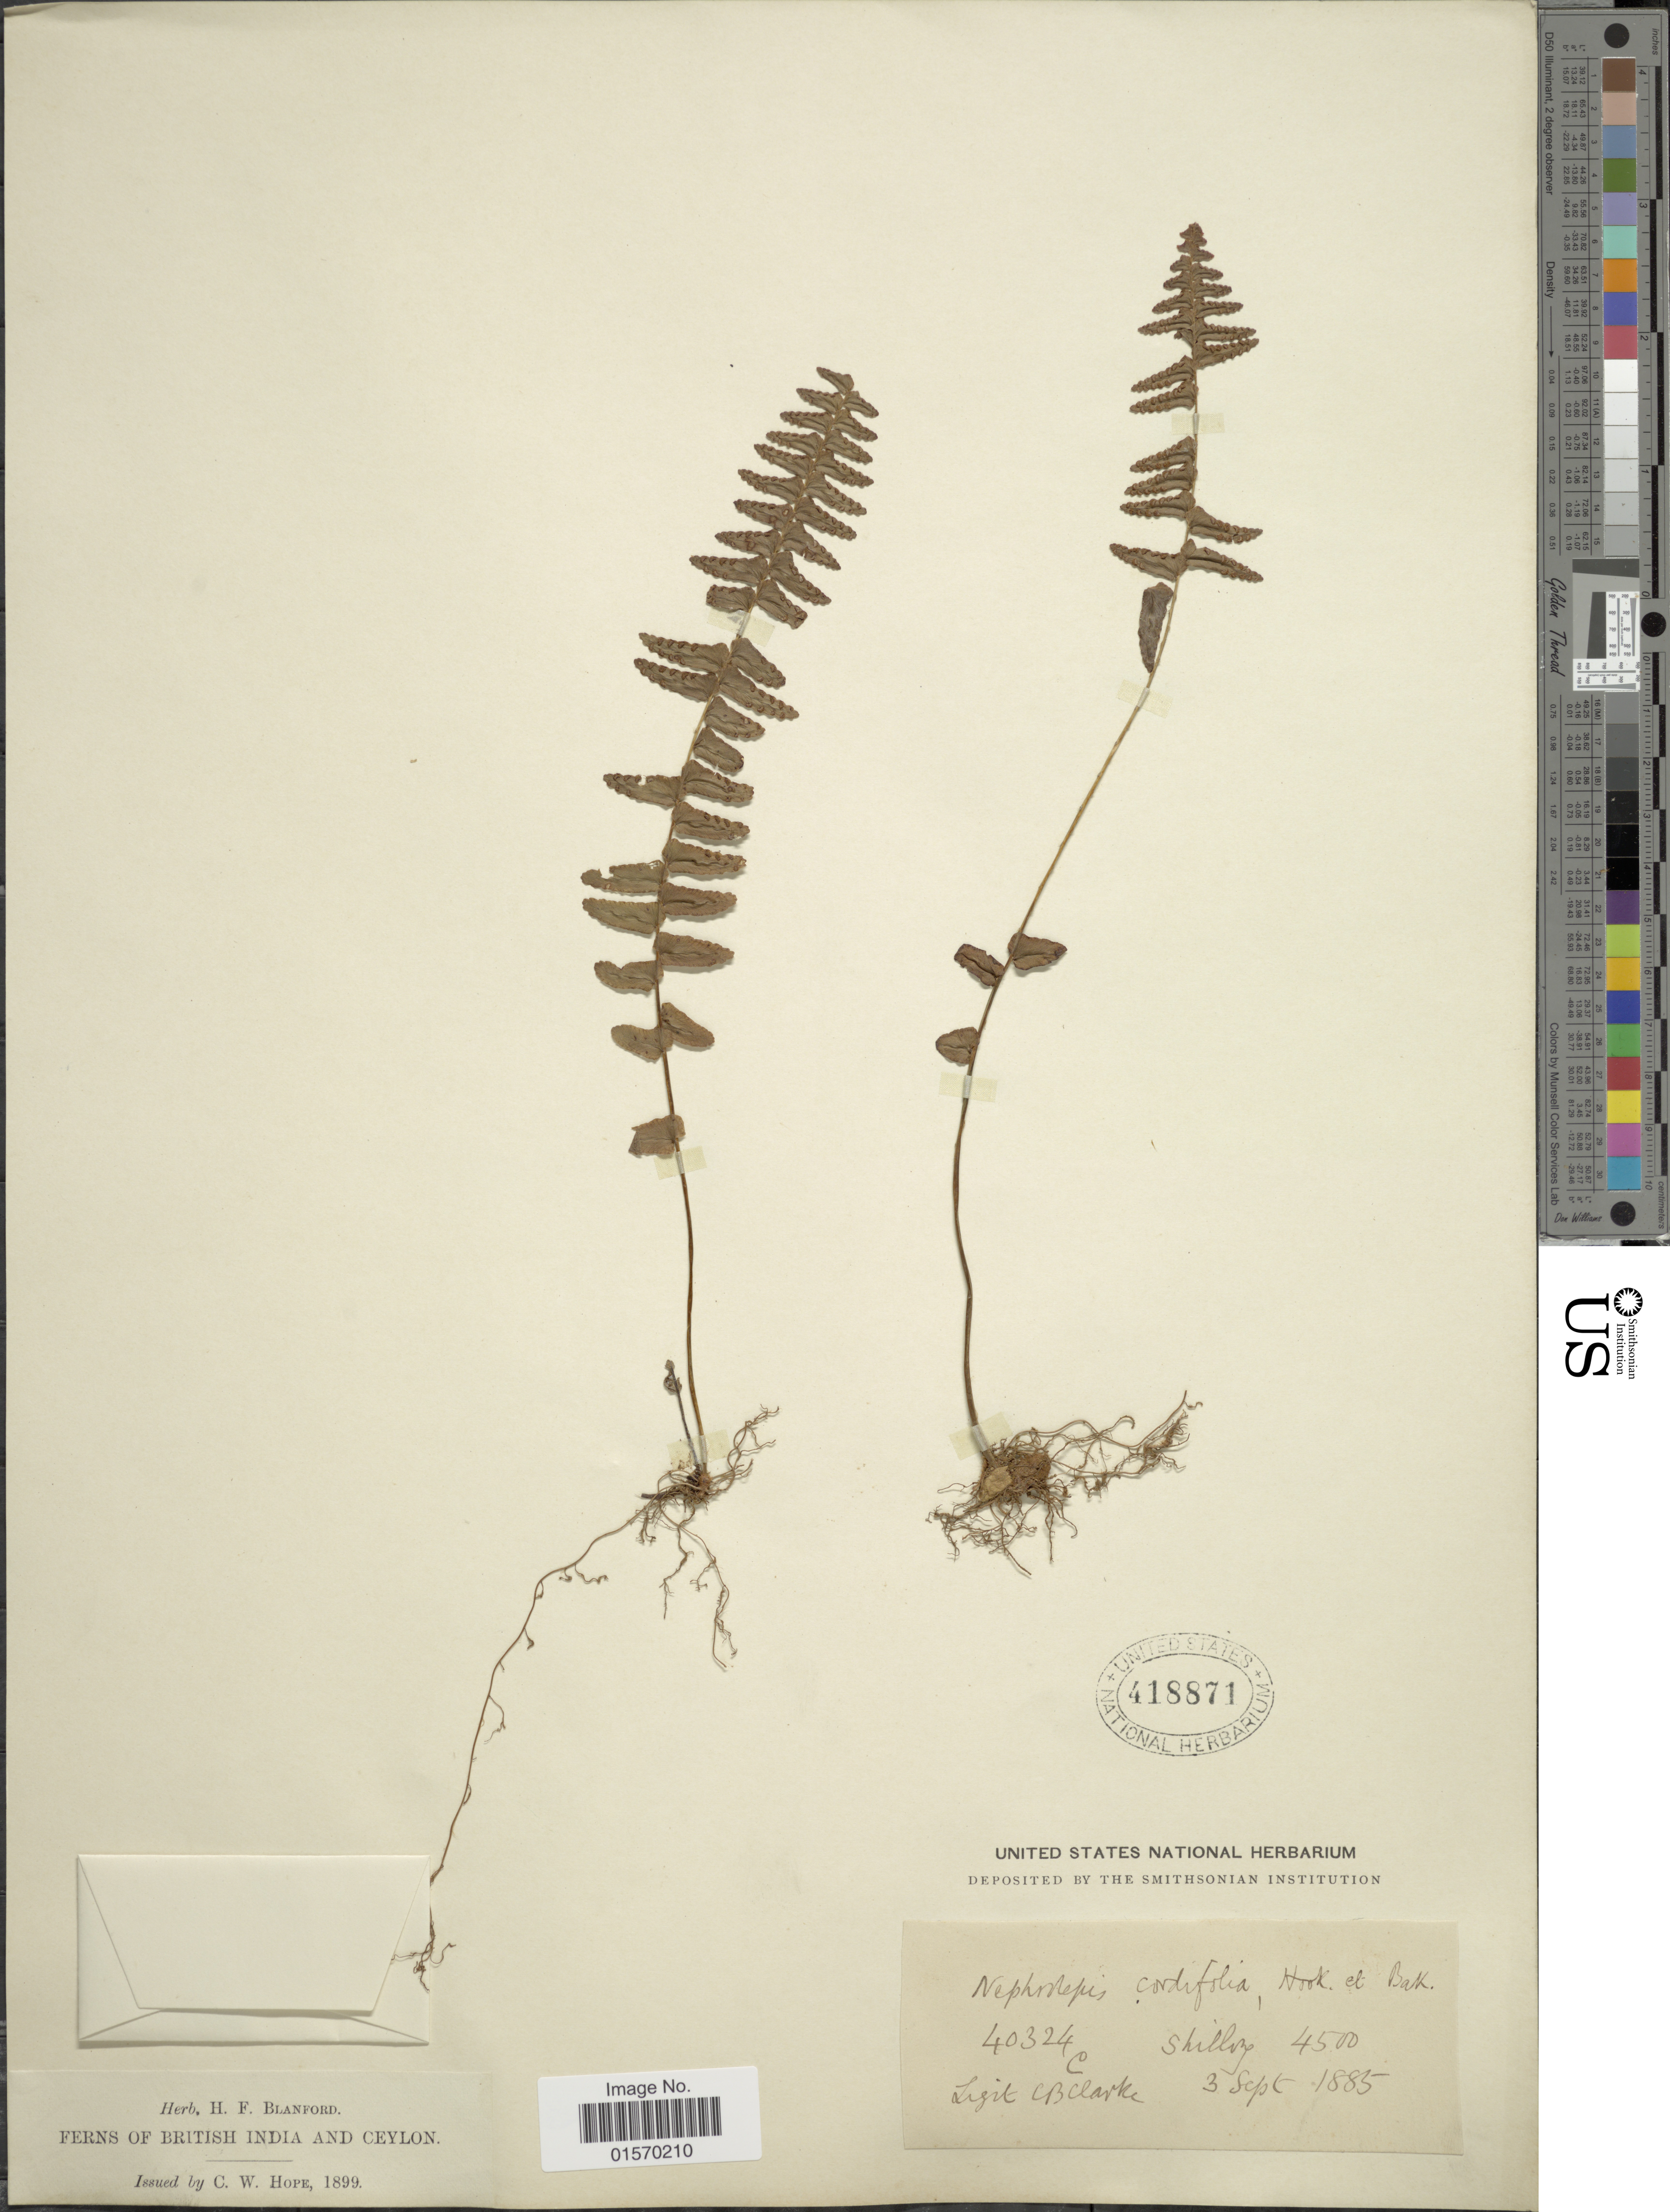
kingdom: Plantae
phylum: Tracheophyta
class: Polypodiopsida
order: Polypodiales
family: Nephrolepidaceae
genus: Nephrolepis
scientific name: Nephrolepis cordifolia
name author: (L.) C. Presl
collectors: C. B. Clarke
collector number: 40324C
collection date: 1885-09-03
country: India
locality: British India and Ceylon. Shilloy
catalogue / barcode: US 418871